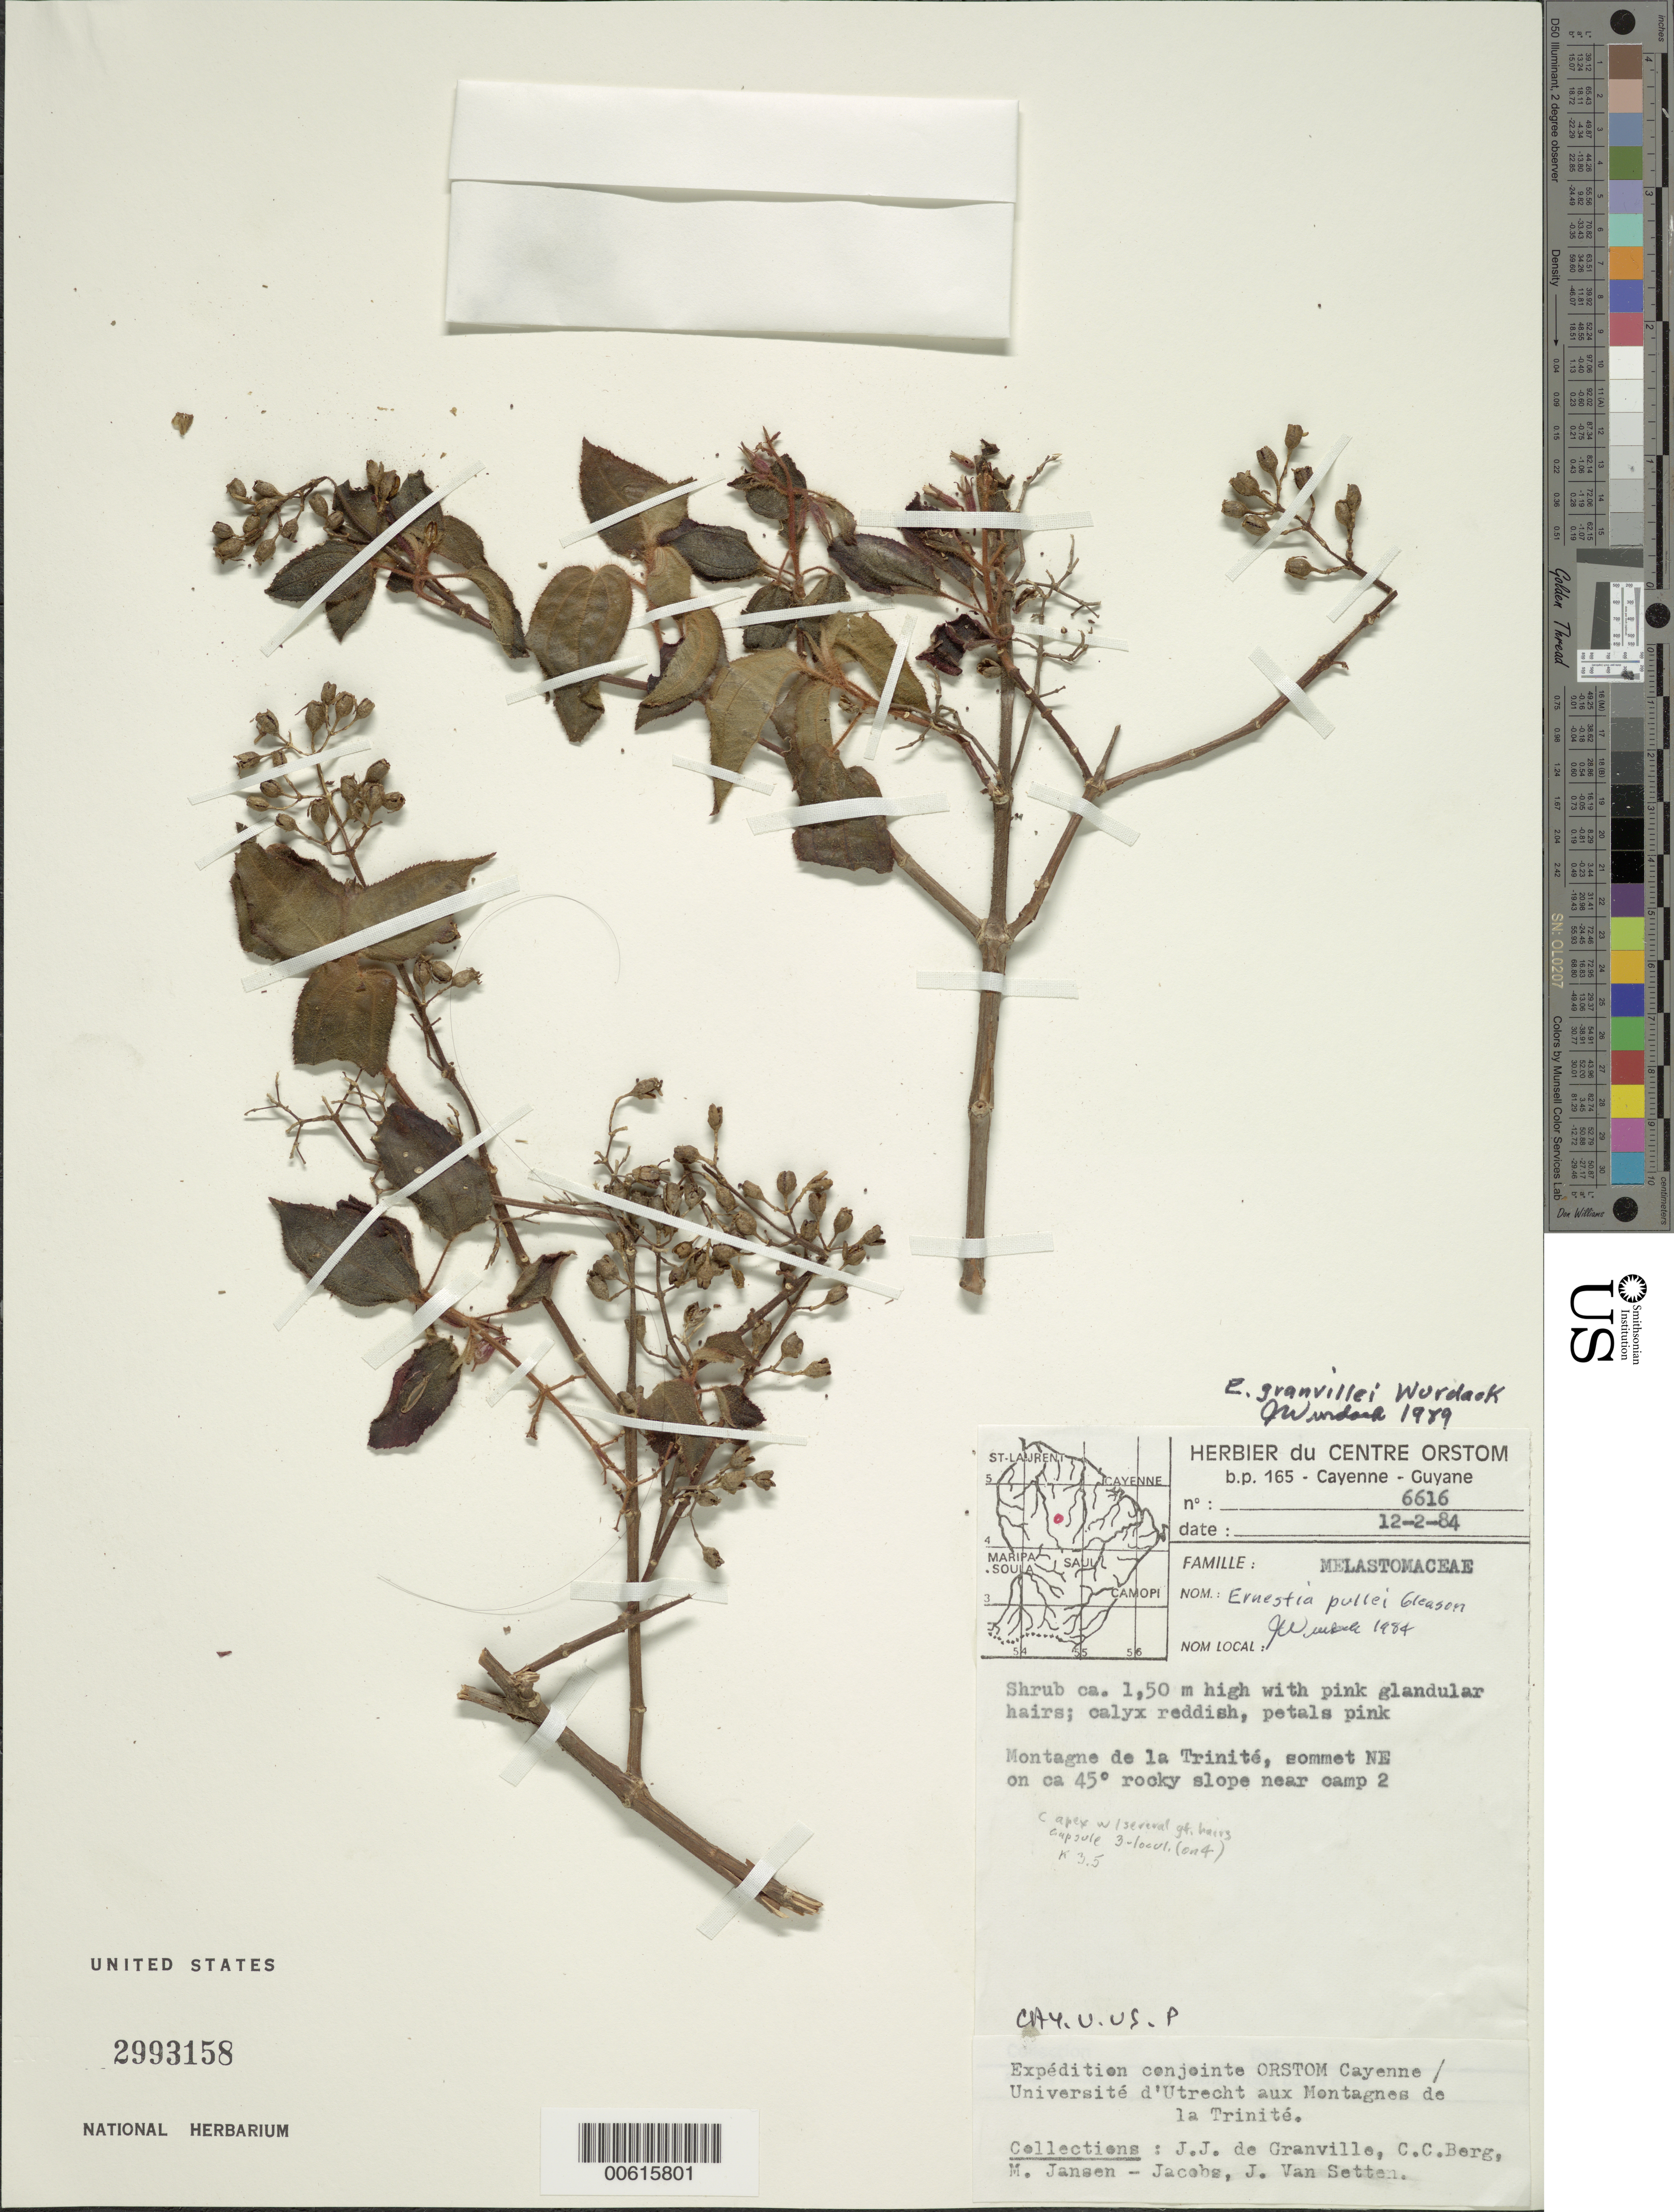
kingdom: Plantae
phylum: Tracheophyta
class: Magnoliopsida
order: Myrtales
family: Melastomataceae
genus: Ernestia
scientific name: Ernestia granvillei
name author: Wurdack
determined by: Wurdack, John J., (US), US (UNITED STATES)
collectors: J.-J. de Granville, C. C. Berg, M. J. Jansen-Jacobs & J. van Setten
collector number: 6616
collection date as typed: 12-Feb-84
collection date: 1984-02-12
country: French Guiana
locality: Montagnes de la Trinité, sommet NE, near camp 2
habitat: Ca 45º rocky slope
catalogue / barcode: US 2993158